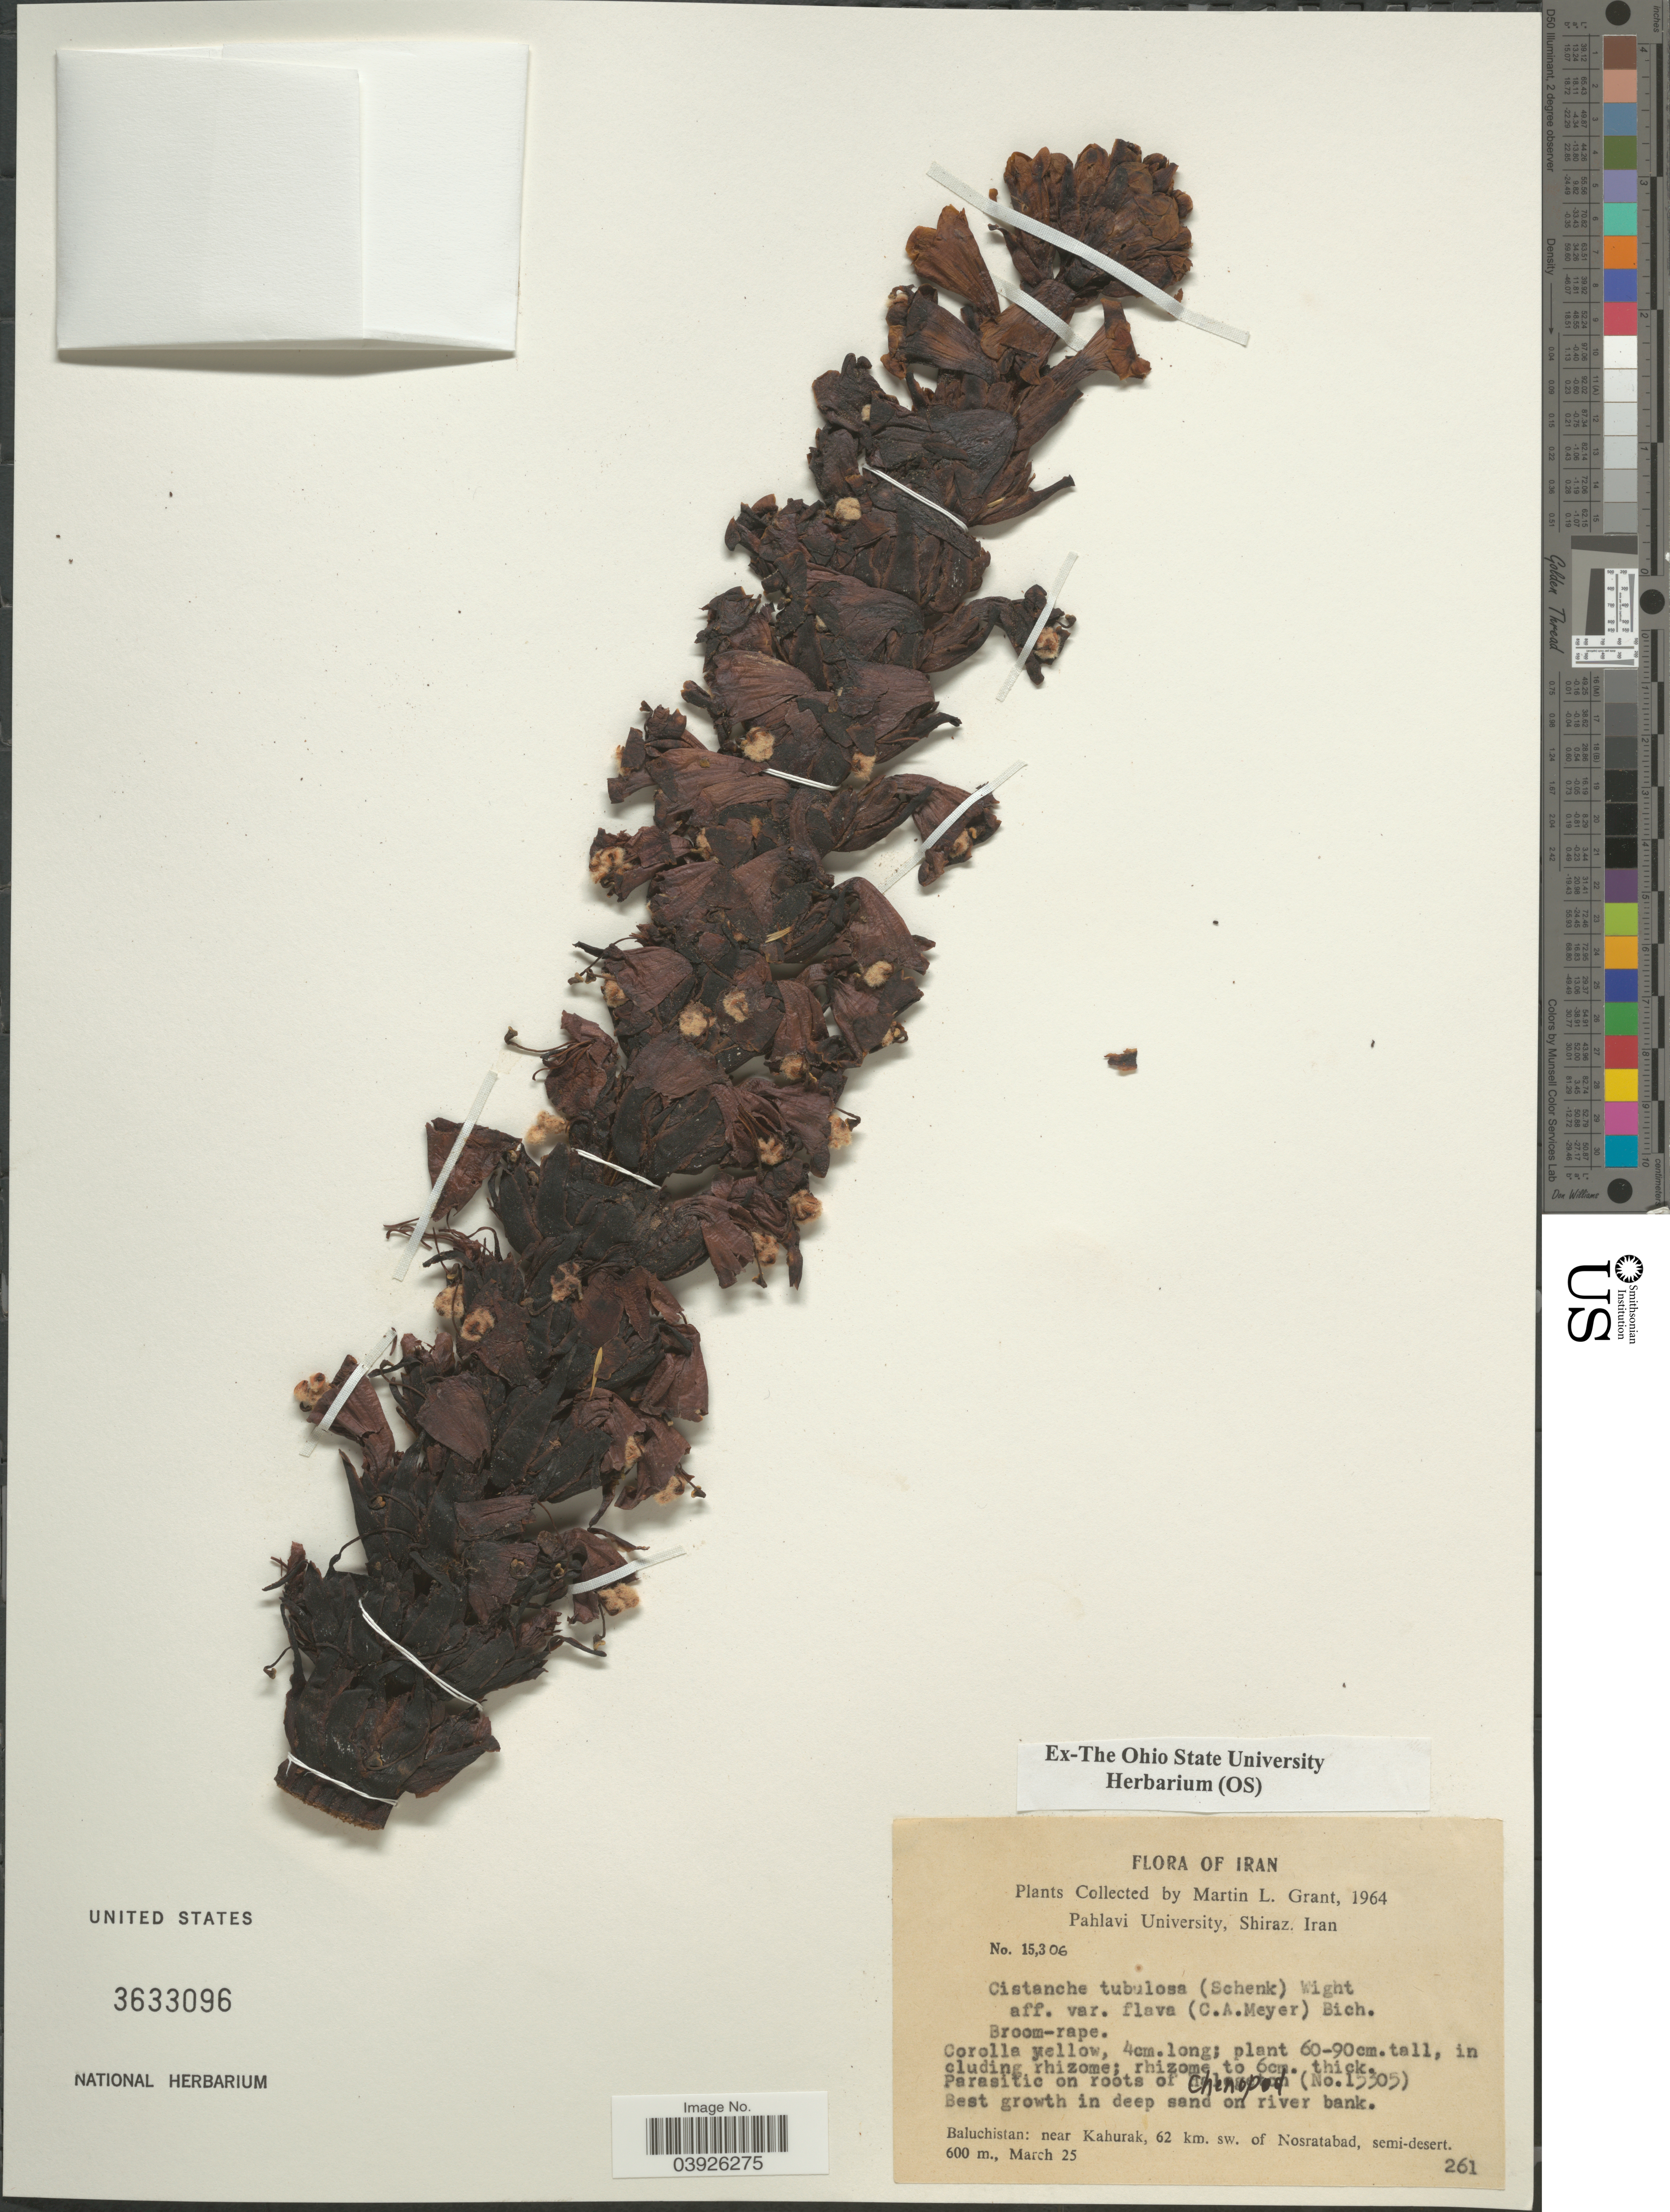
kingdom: Plantae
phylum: Tracheophyta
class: Magnoliopsida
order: Lamiales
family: Orobanchaceae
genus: Cistanche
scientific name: Cistanche tubulosa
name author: (Schenk) Wight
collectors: M. L. Grant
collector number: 15306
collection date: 1964-03-25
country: Iran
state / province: Sistan and Baluchistan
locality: Baluchistan: near Kahurak, 62 km. sw. of Nosratabad, semi-desert.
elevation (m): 600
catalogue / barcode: US 3633096